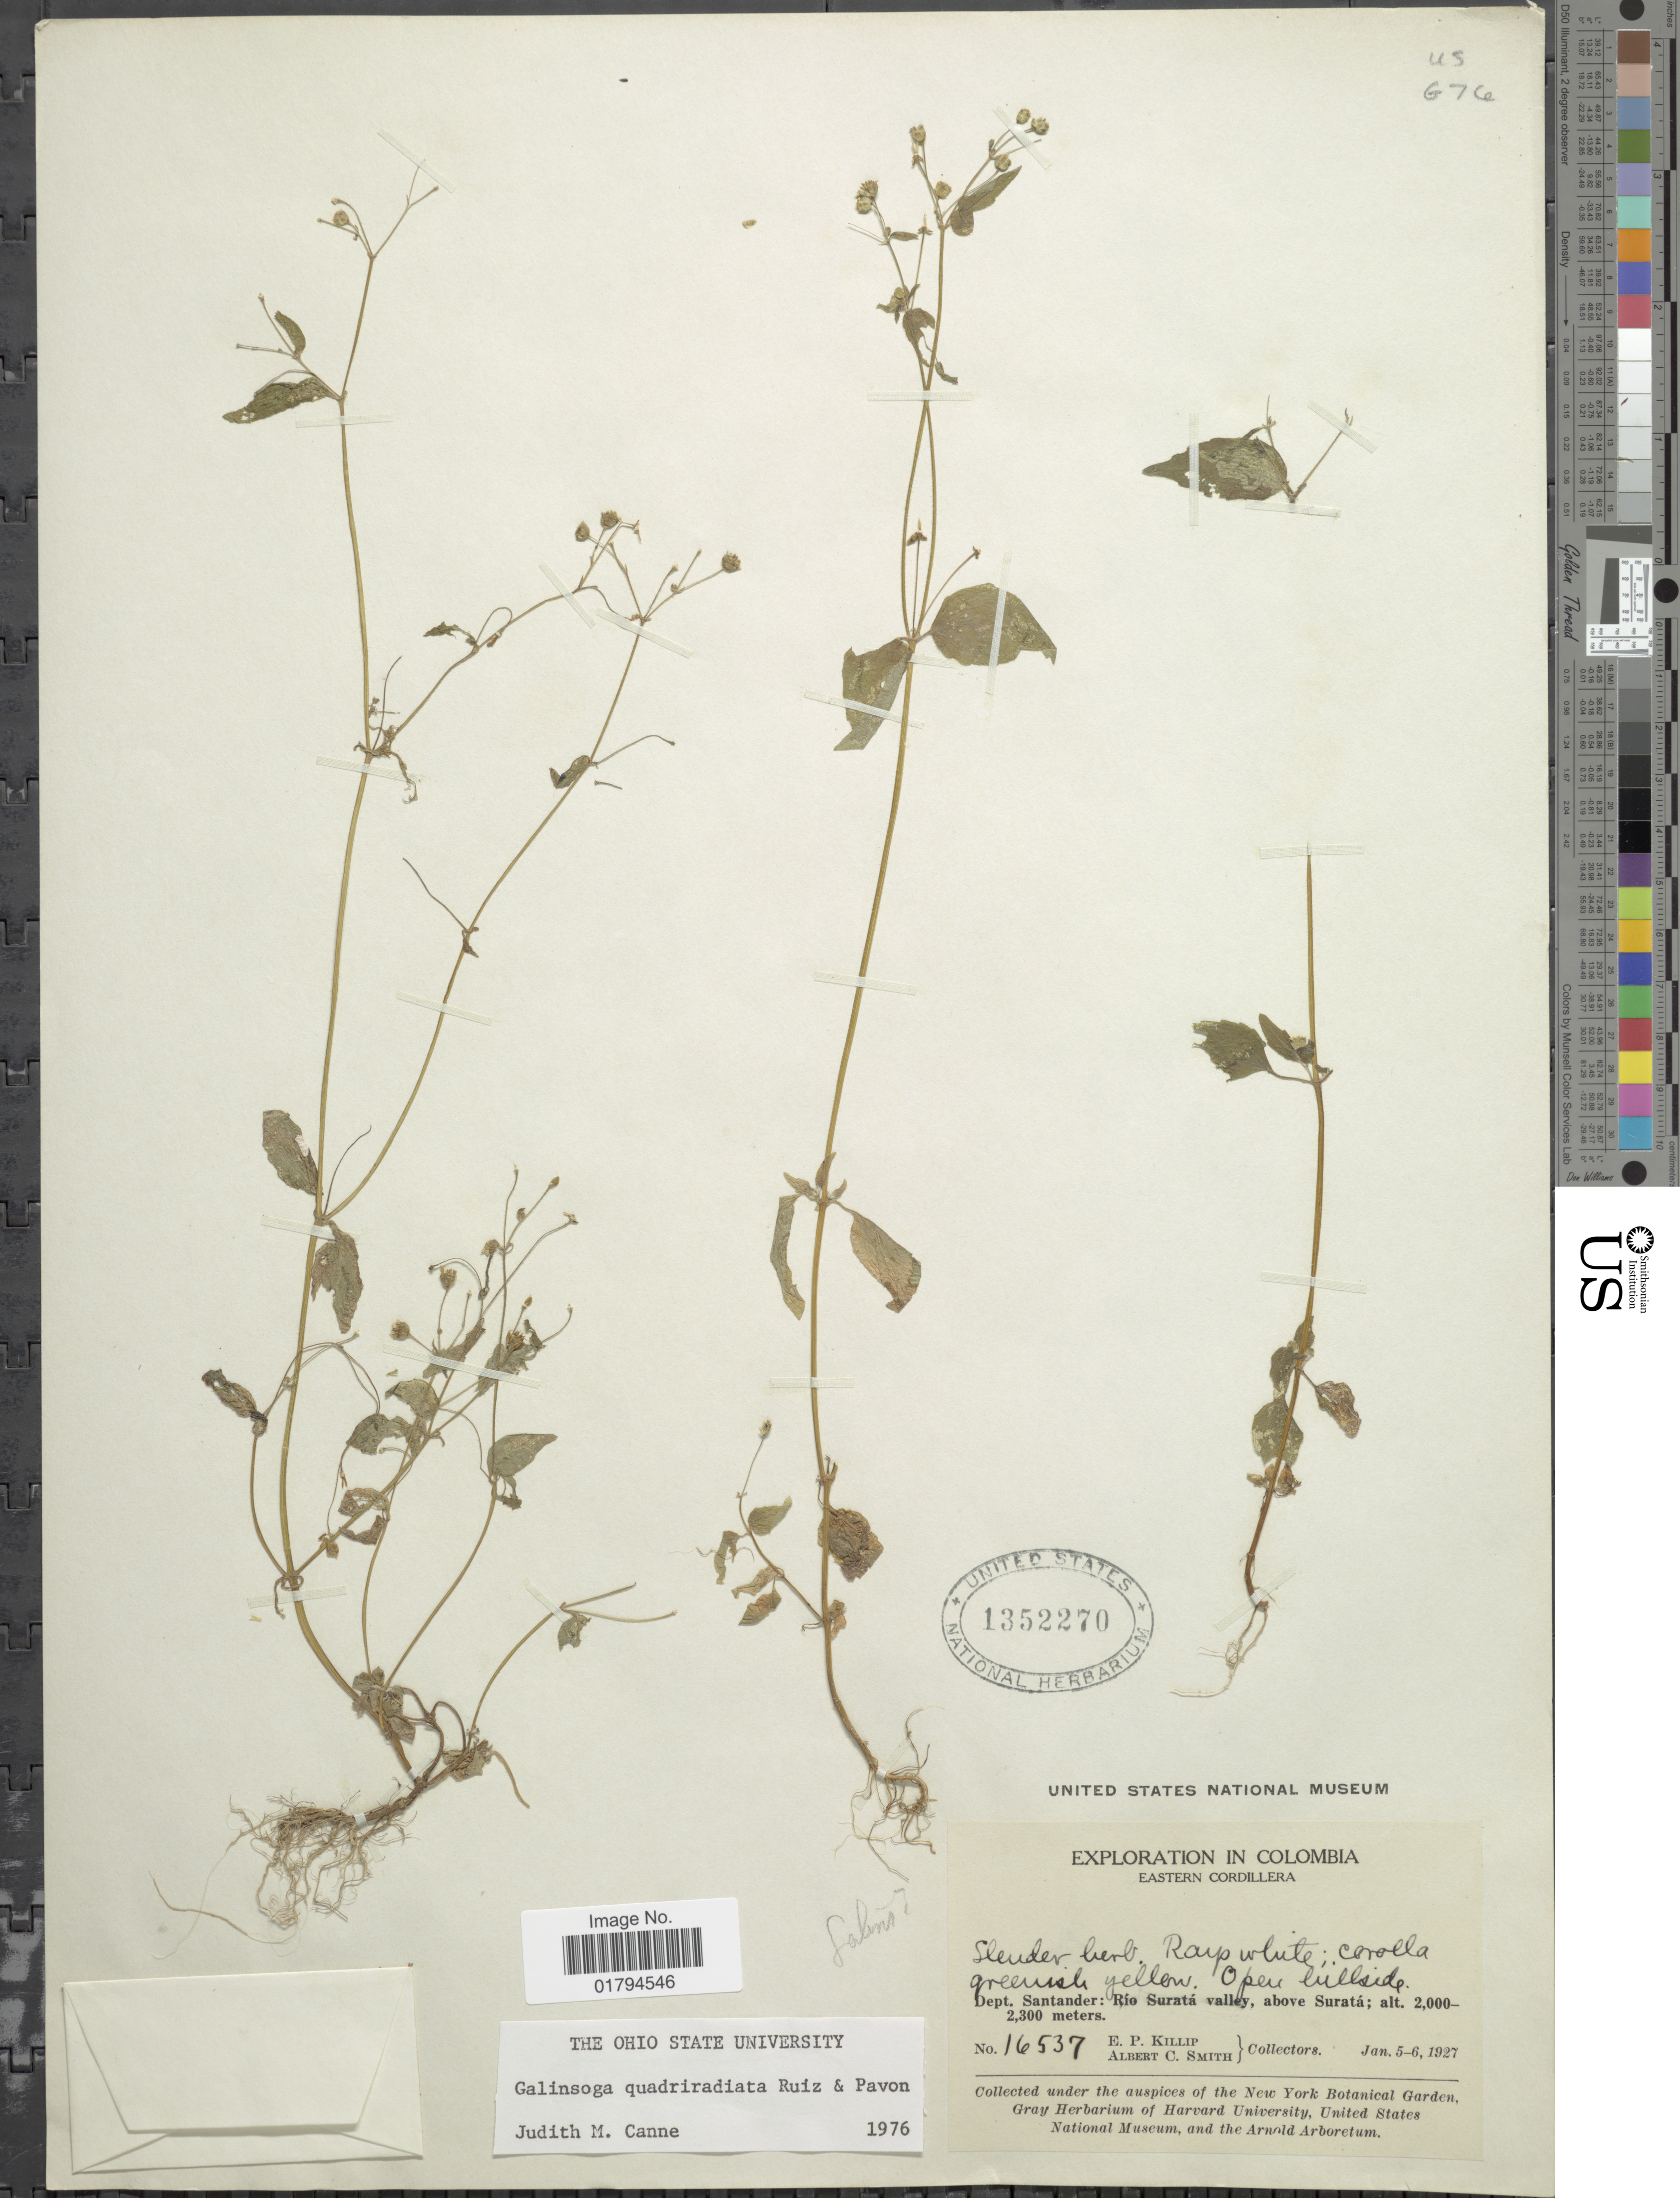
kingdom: Plantae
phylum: Tracheophyta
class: Magnoliopsida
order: Asterales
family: Asteraceae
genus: Galinsoga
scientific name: Galinsoga quadriradiata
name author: Ruiz & Pav.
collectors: E. P. Killip & A. C. Smith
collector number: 16537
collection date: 1927-01-05/1927-01-06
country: Colombia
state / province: Santander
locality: Rio Surata valley, above Surata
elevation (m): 2000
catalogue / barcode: US 1352270